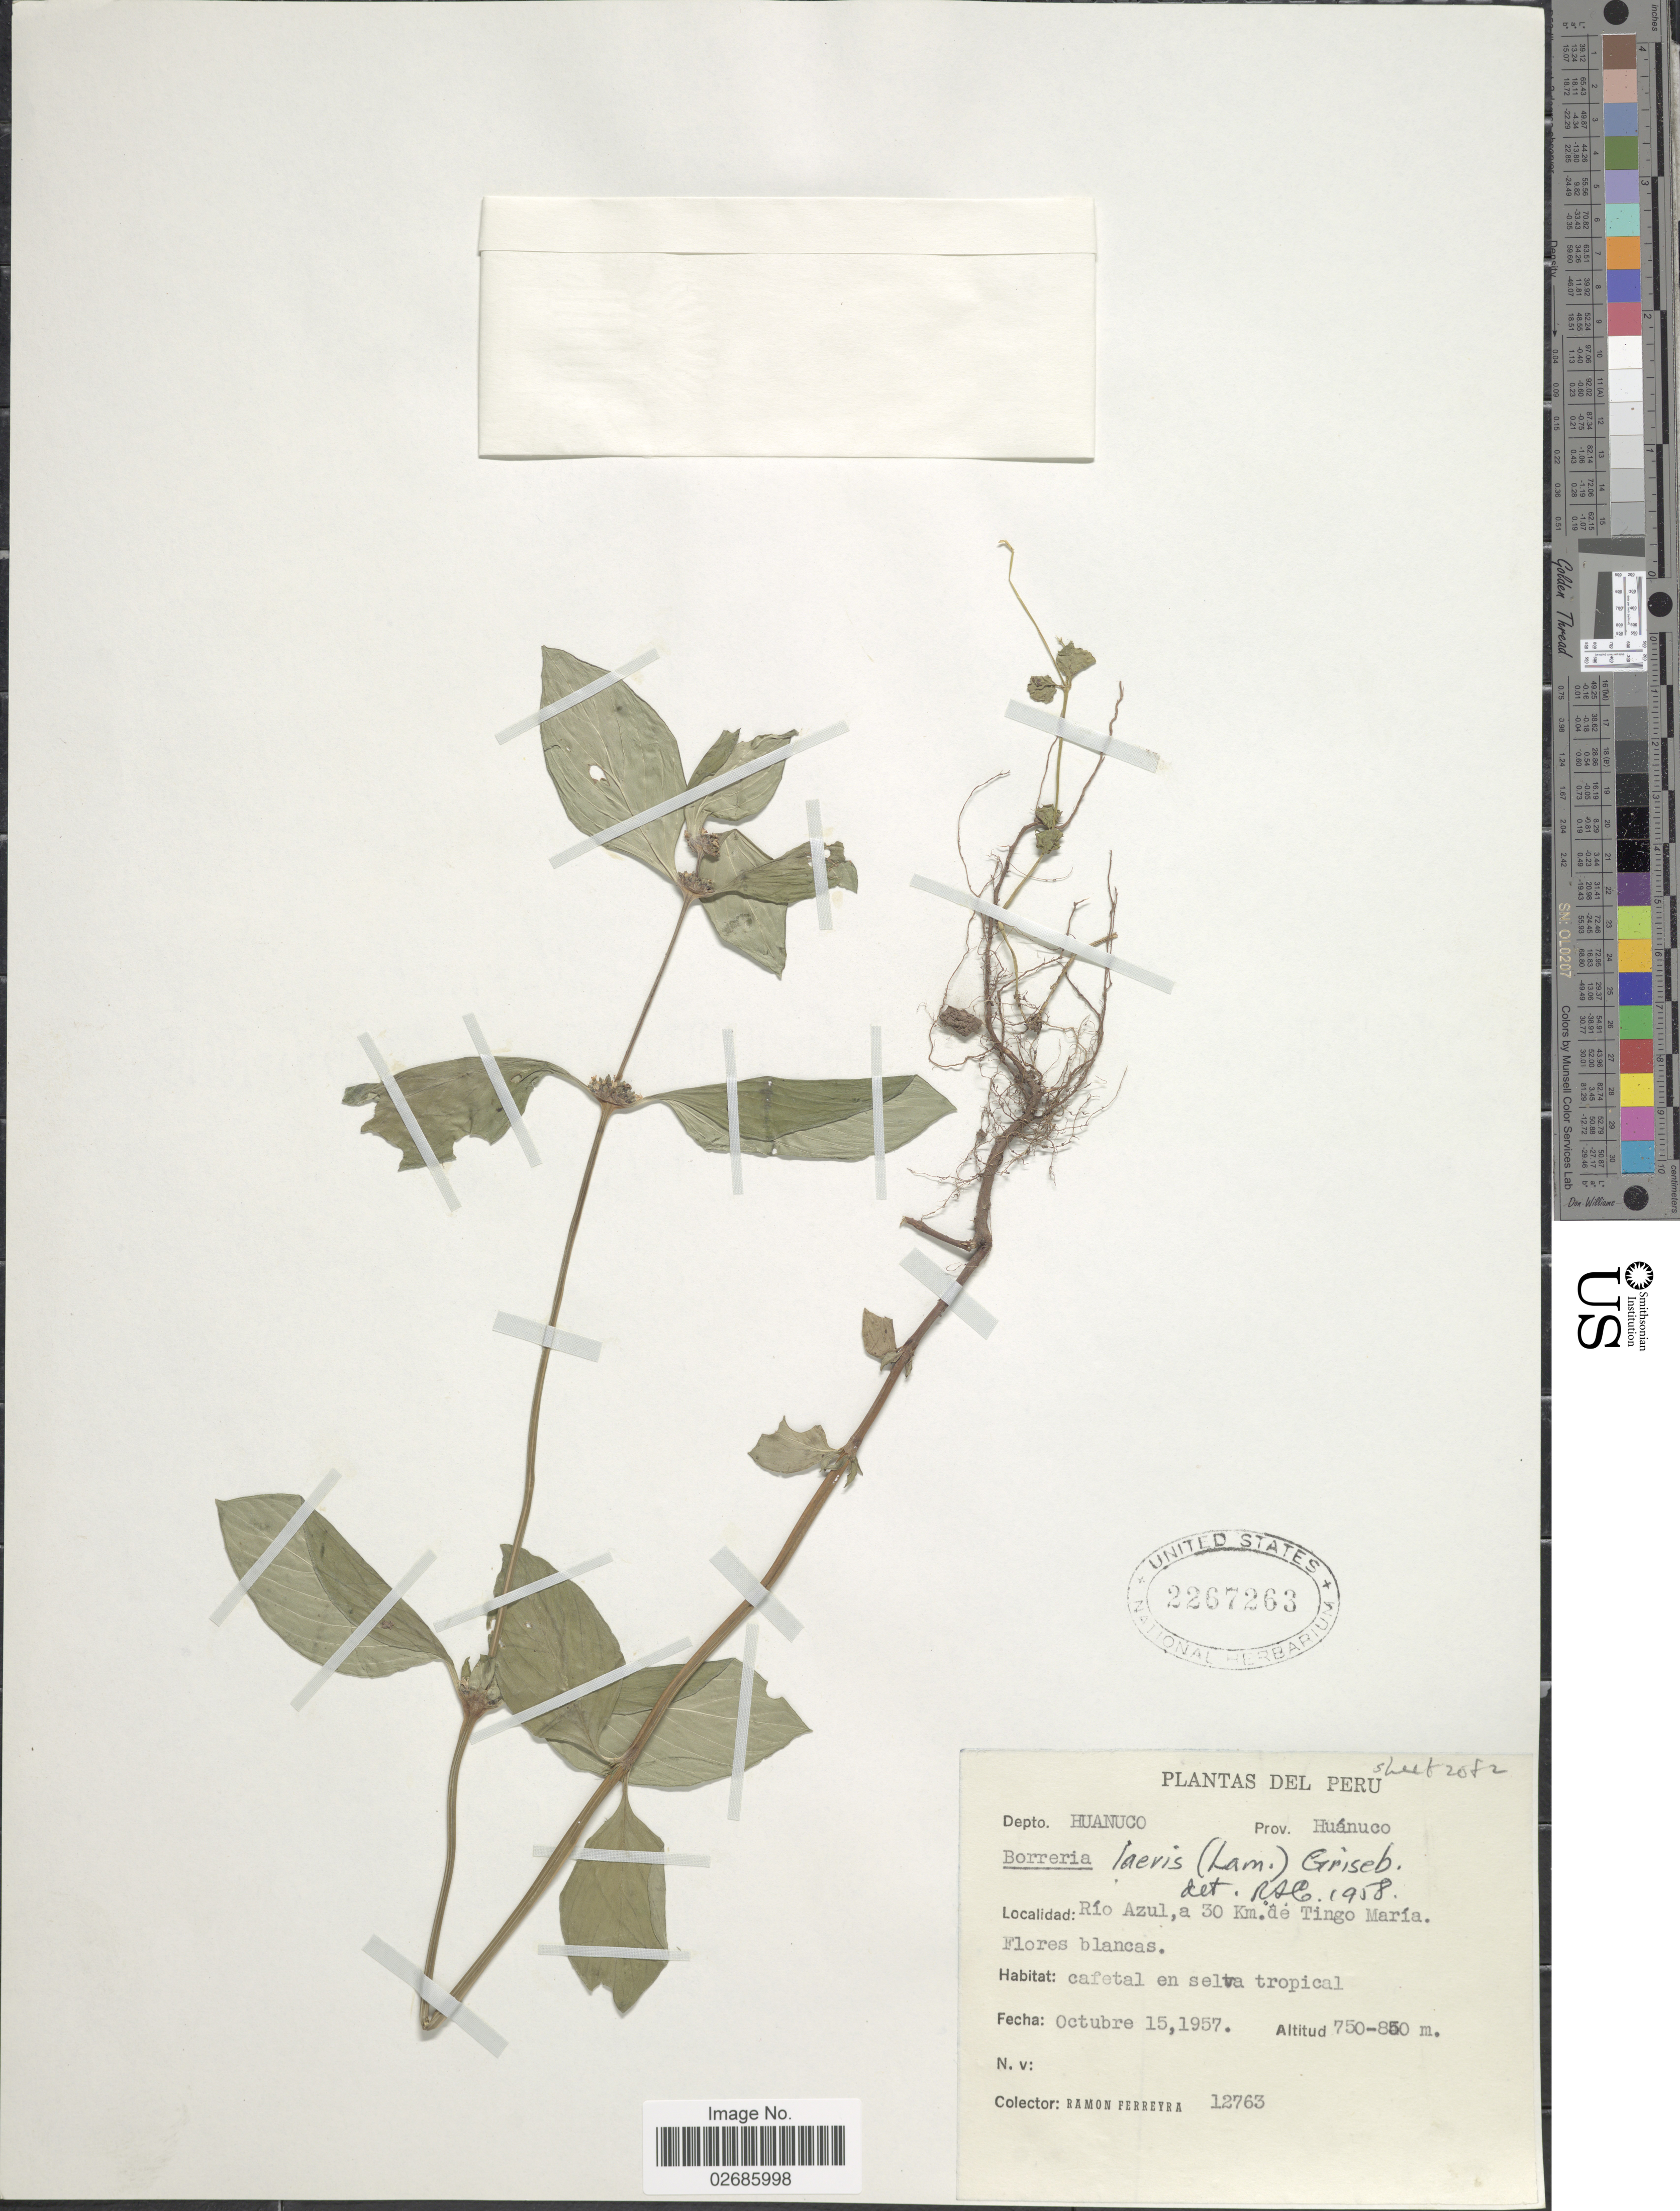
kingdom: Plantae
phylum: Tracheophyta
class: Magnoliopsida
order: Gentianales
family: Rubiaceae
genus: Borreria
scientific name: Borreria assurgens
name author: (Ruiz & Pav.) Griseb.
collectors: R. A. Ferreyra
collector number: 12763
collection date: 1957-10-15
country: Peru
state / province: Huánuco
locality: Depto. Huanuco, Río Azul, a 30 Km de Tingo María, Flores blancas, cafetal en selva tropical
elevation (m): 750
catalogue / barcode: US 2267263